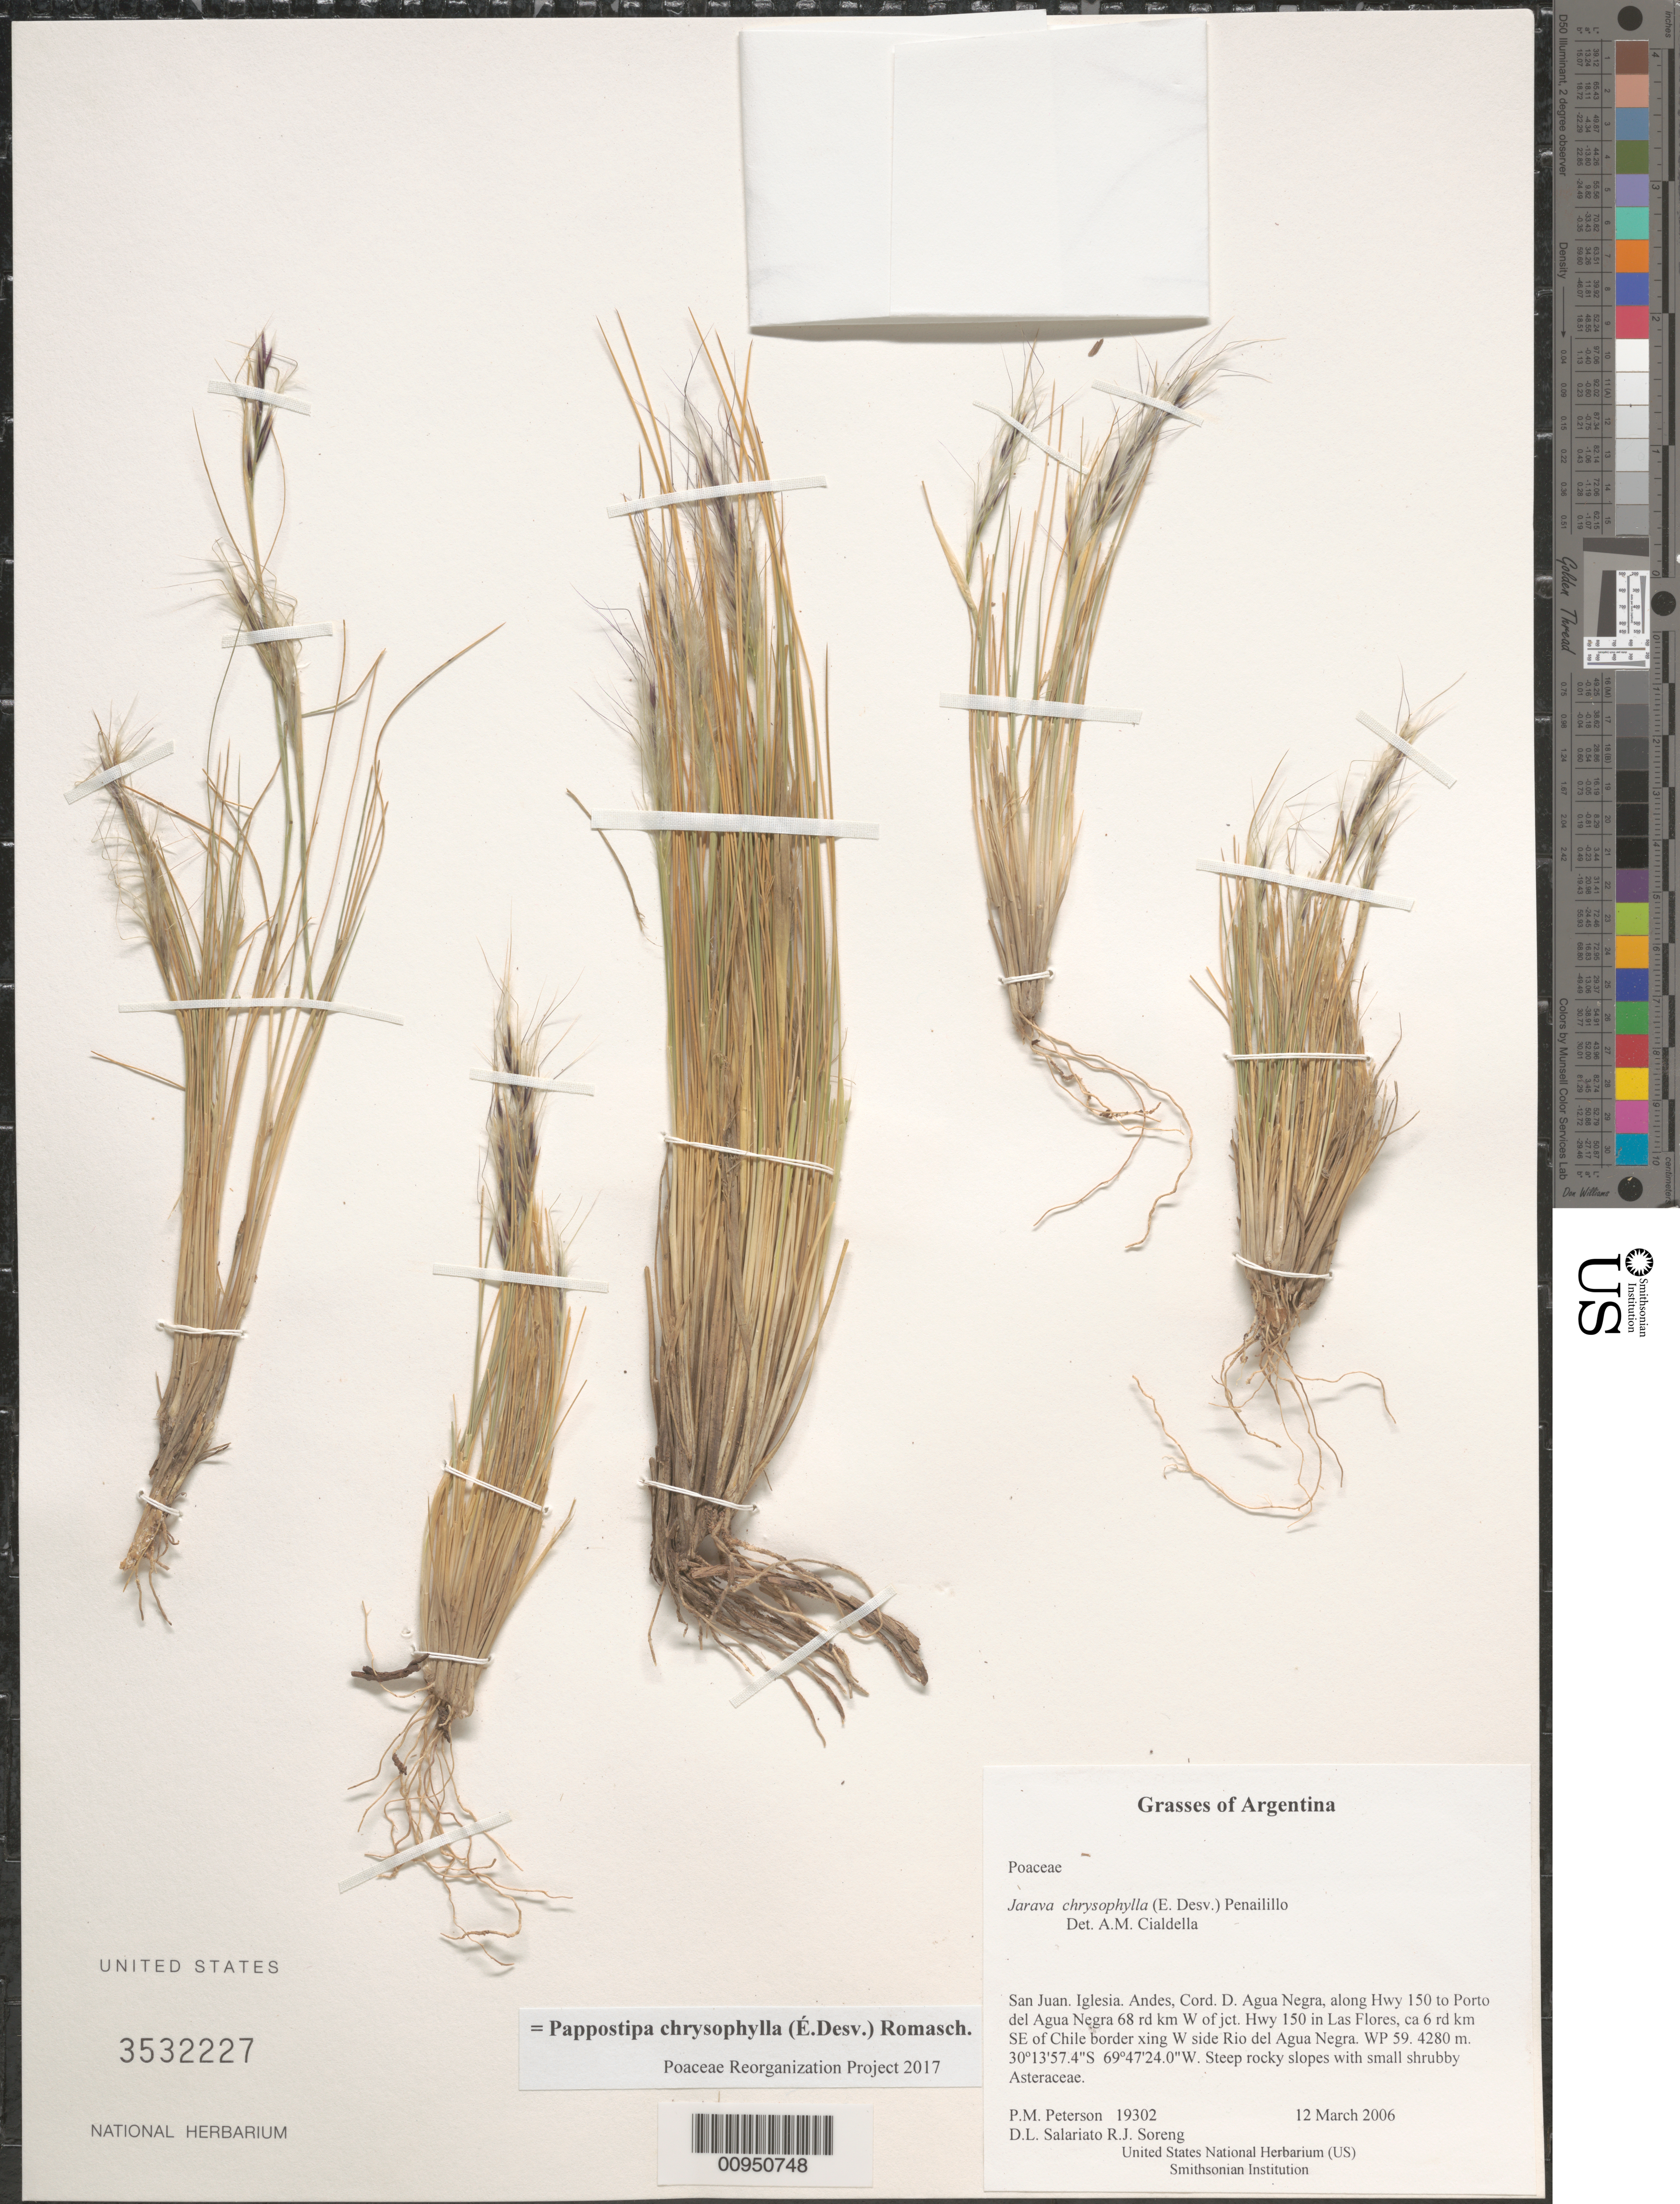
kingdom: Plantae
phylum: Tracheophyta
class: Liliopsida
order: Poales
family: Poaceae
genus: Pappostipa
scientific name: Pappostipa chrysophylla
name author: (É. Desv.) Romasch.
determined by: Cialdella, A. M.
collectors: P. M. Peterson, R. J. Soreng, D. Salariato & A. Panizza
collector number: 19302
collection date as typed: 12 Mar 2006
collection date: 2006-03-12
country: Argentina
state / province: San Juan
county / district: Iglesia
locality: Andes, Cord. D. Agua Negra, along Hwy 150 to Porto del Agua Negra 68 rd km W of jct. Hwy 150 in Las Flores, ca 6 rd km SE of Chile border xing W side Rio del Agua Negra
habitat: Steep rocky slopes with small shruby Asteraceae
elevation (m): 4280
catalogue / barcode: US 3532227